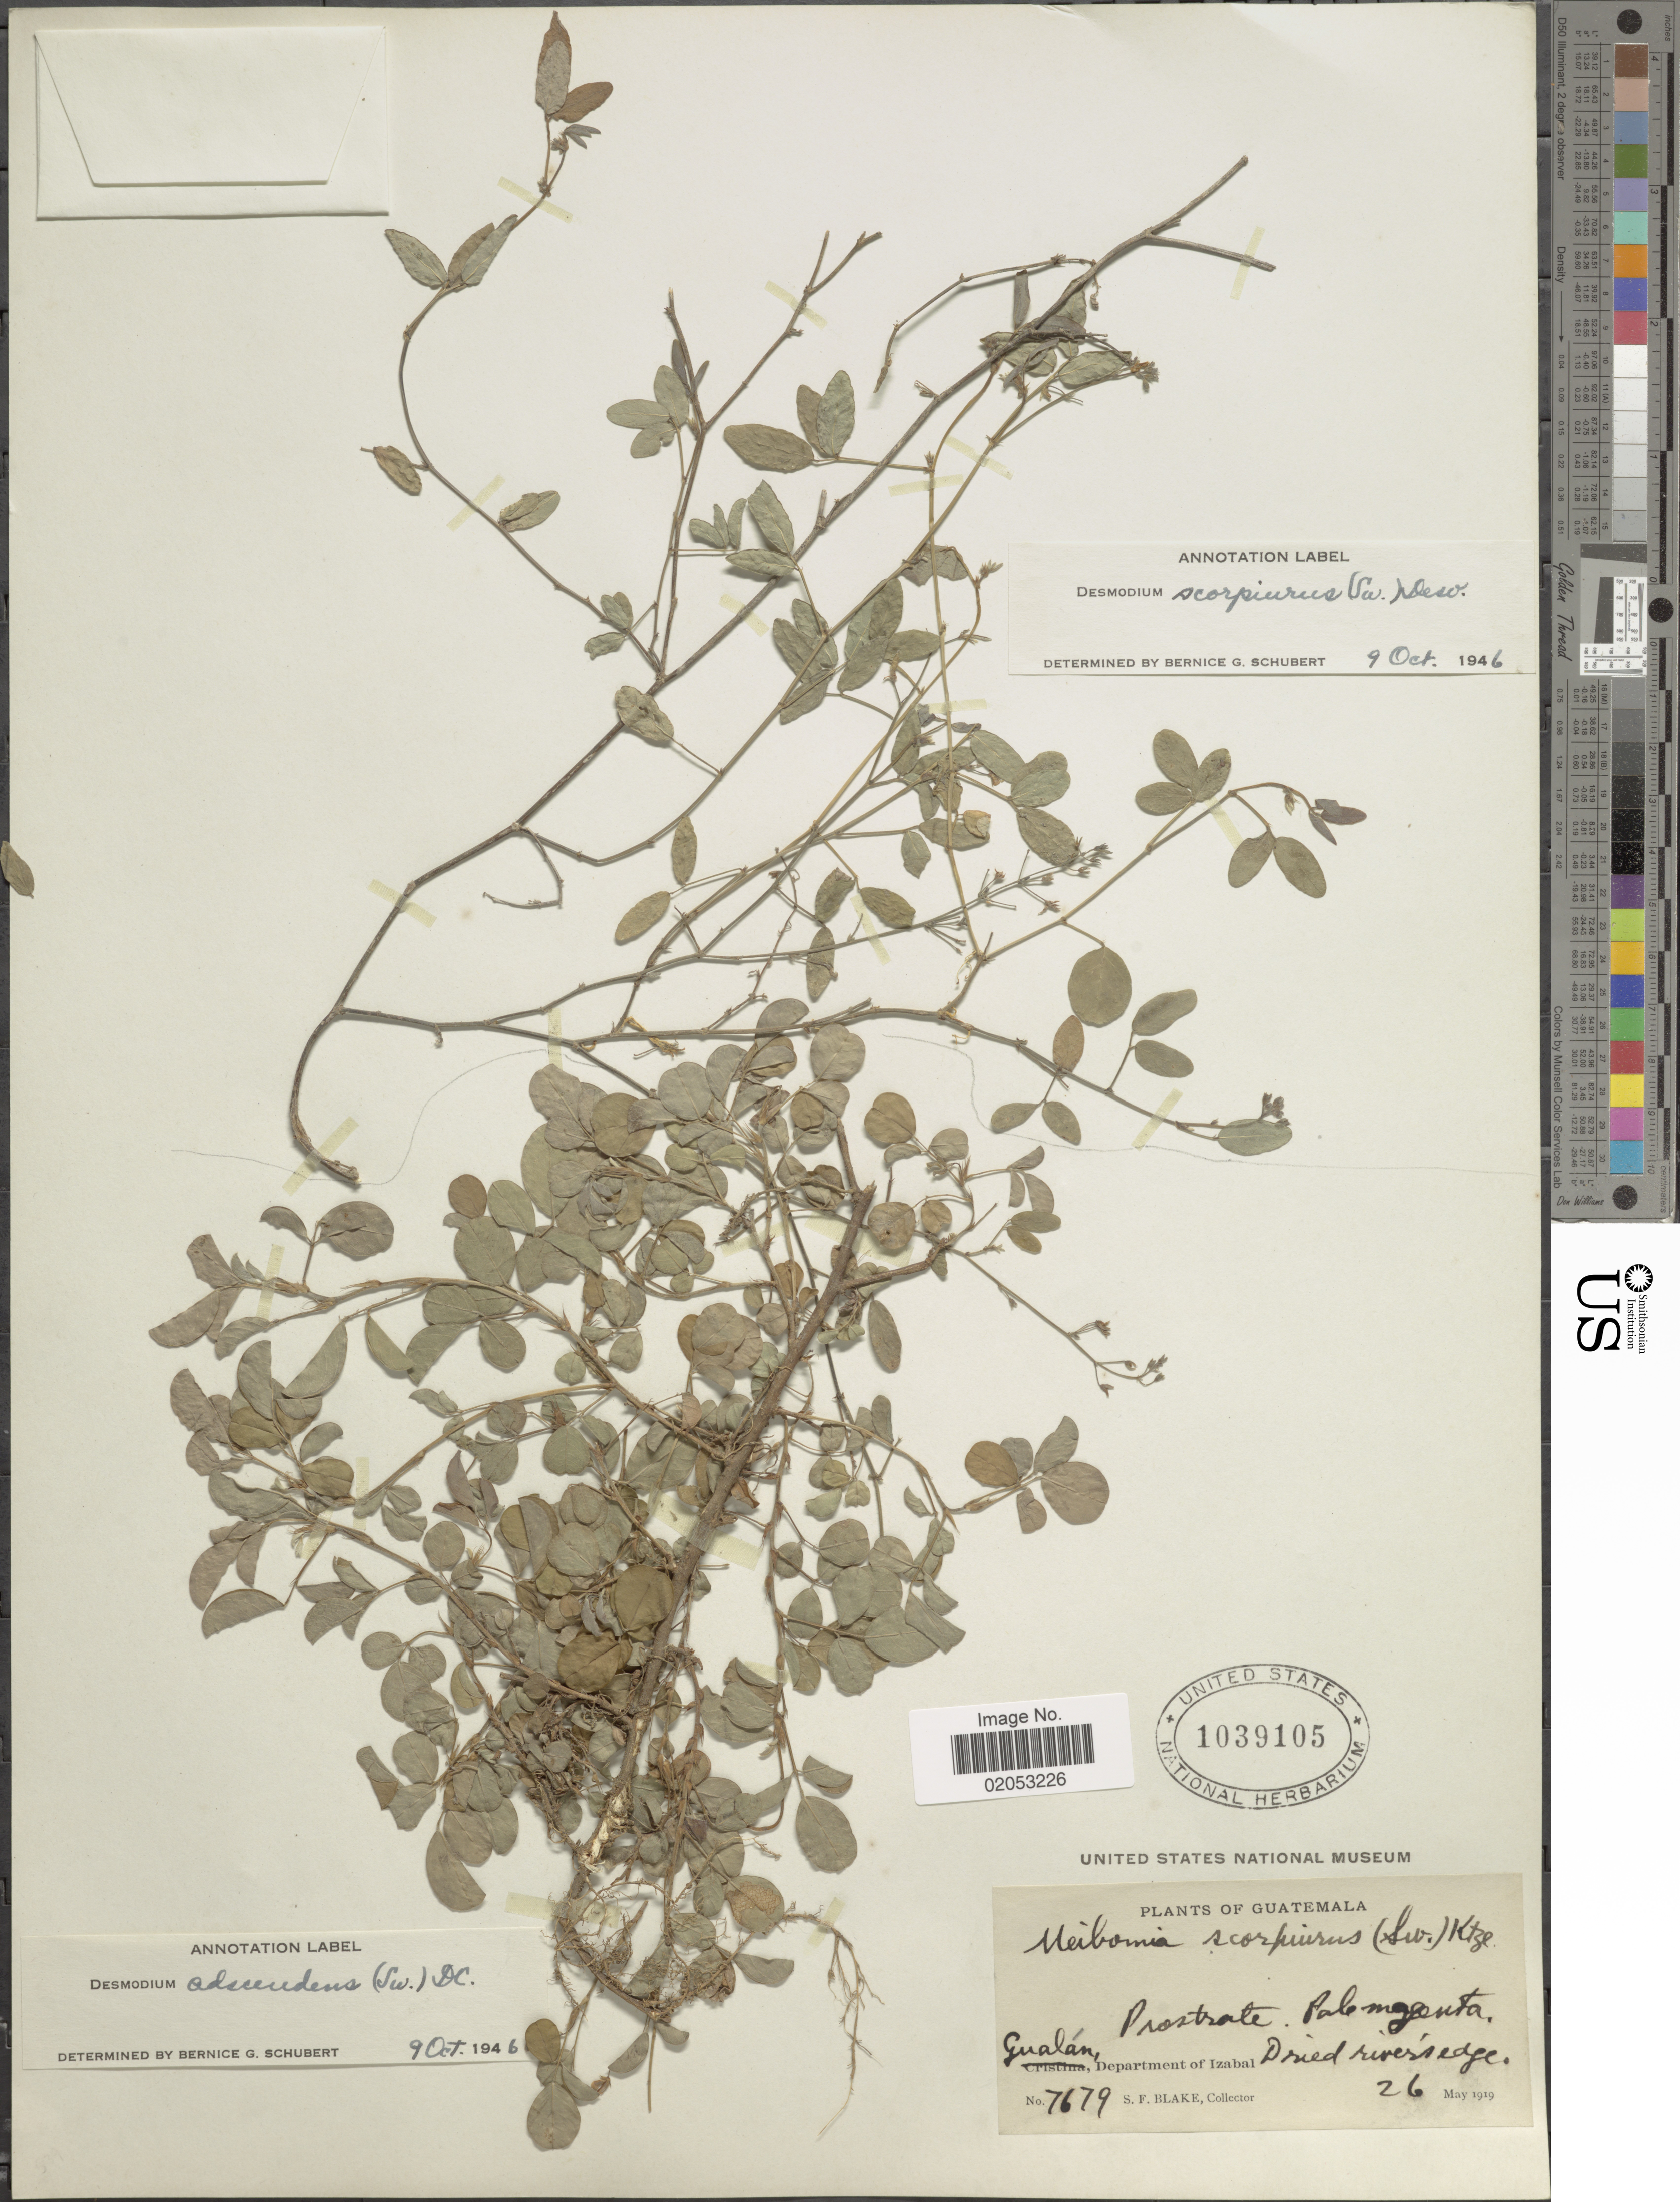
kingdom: Plantae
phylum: Tracheophyta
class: Magnoliopsida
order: Fabales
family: Fabaceae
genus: Grona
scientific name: Grona adscendens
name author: (Sw.) H. Ohashi & K. Ohashi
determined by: Strong, Mark T., (BOT), Smithsonian Institution - National Museum of Natural History (UNITED STATES)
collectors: S. Blake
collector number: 7679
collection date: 1919-05-26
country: Guatemala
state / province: Izabal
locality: Gualan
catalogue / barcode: US 1039105